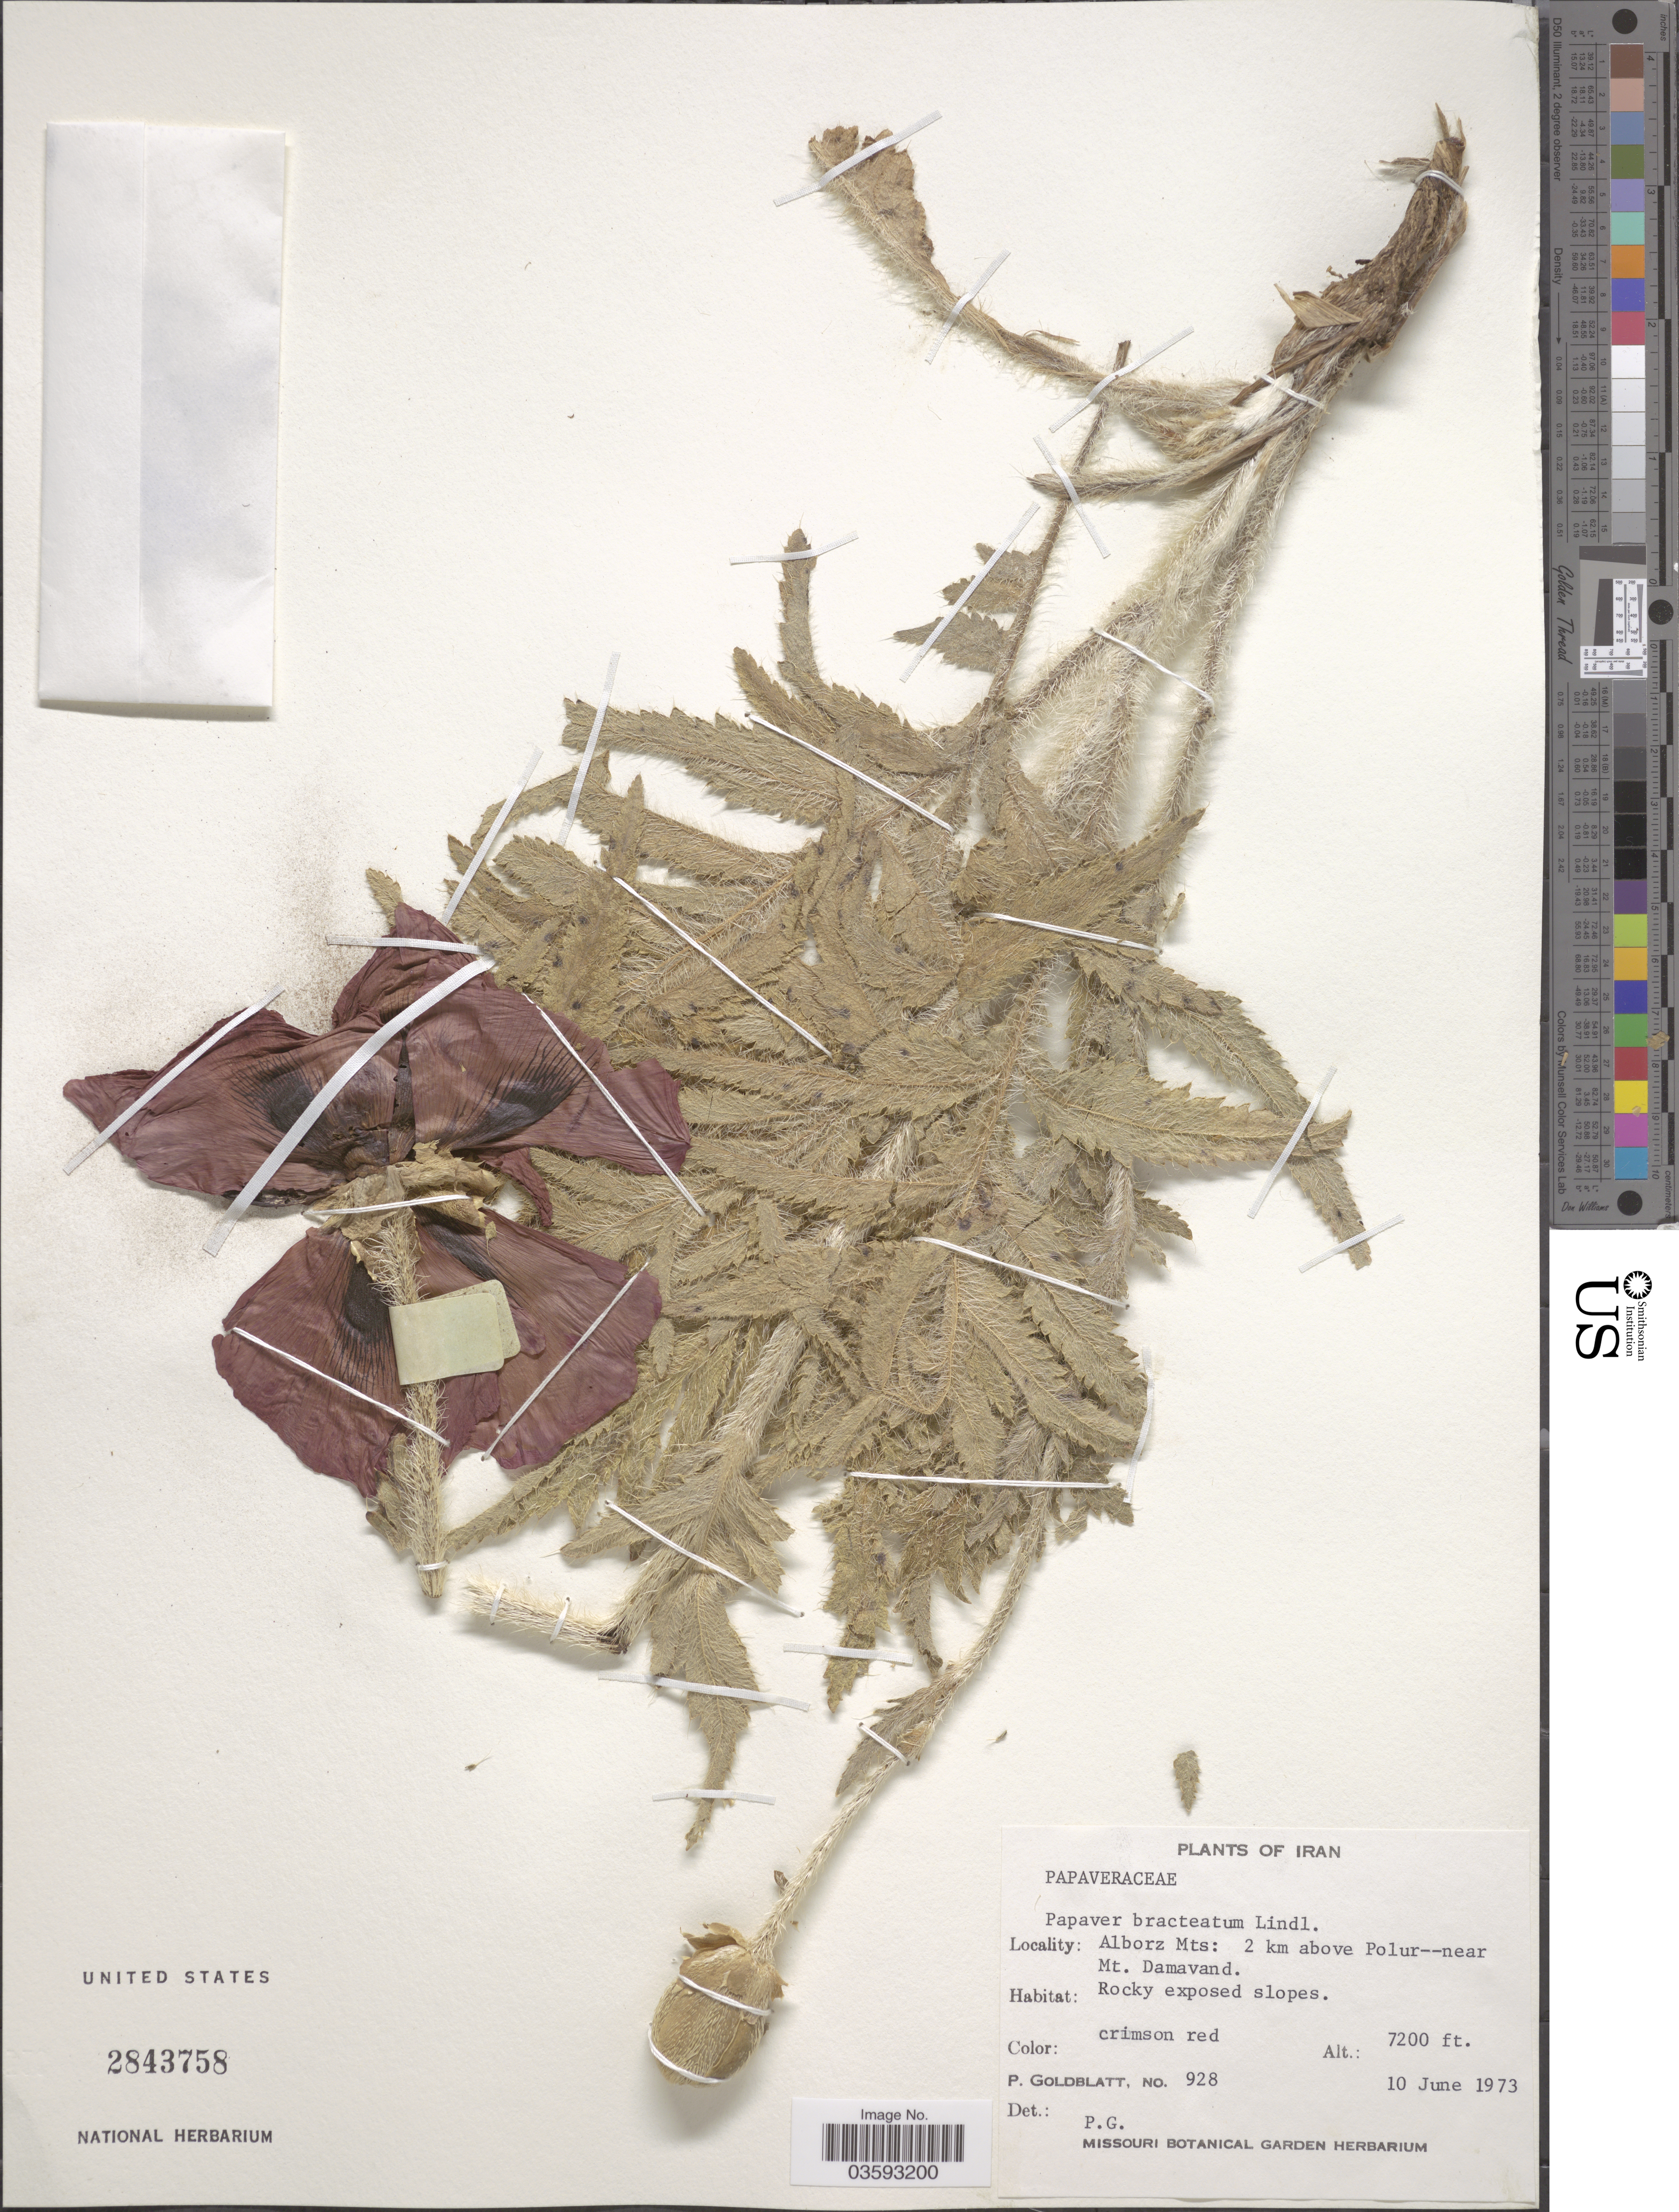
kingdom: Plantae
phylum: Tracheophyta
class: Magnoliopsida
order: Ranunculales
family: Papaveraceae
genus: Papaver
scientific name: Papaver bracteatum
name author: Lindl.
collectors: P. Goldblatt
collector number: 928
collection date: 1973-06-10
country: Iran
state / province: Alborz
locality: Alborz Mts: 2 km above Polur--near Mt. Damavand.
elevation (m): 2195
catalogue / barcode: US 2843758